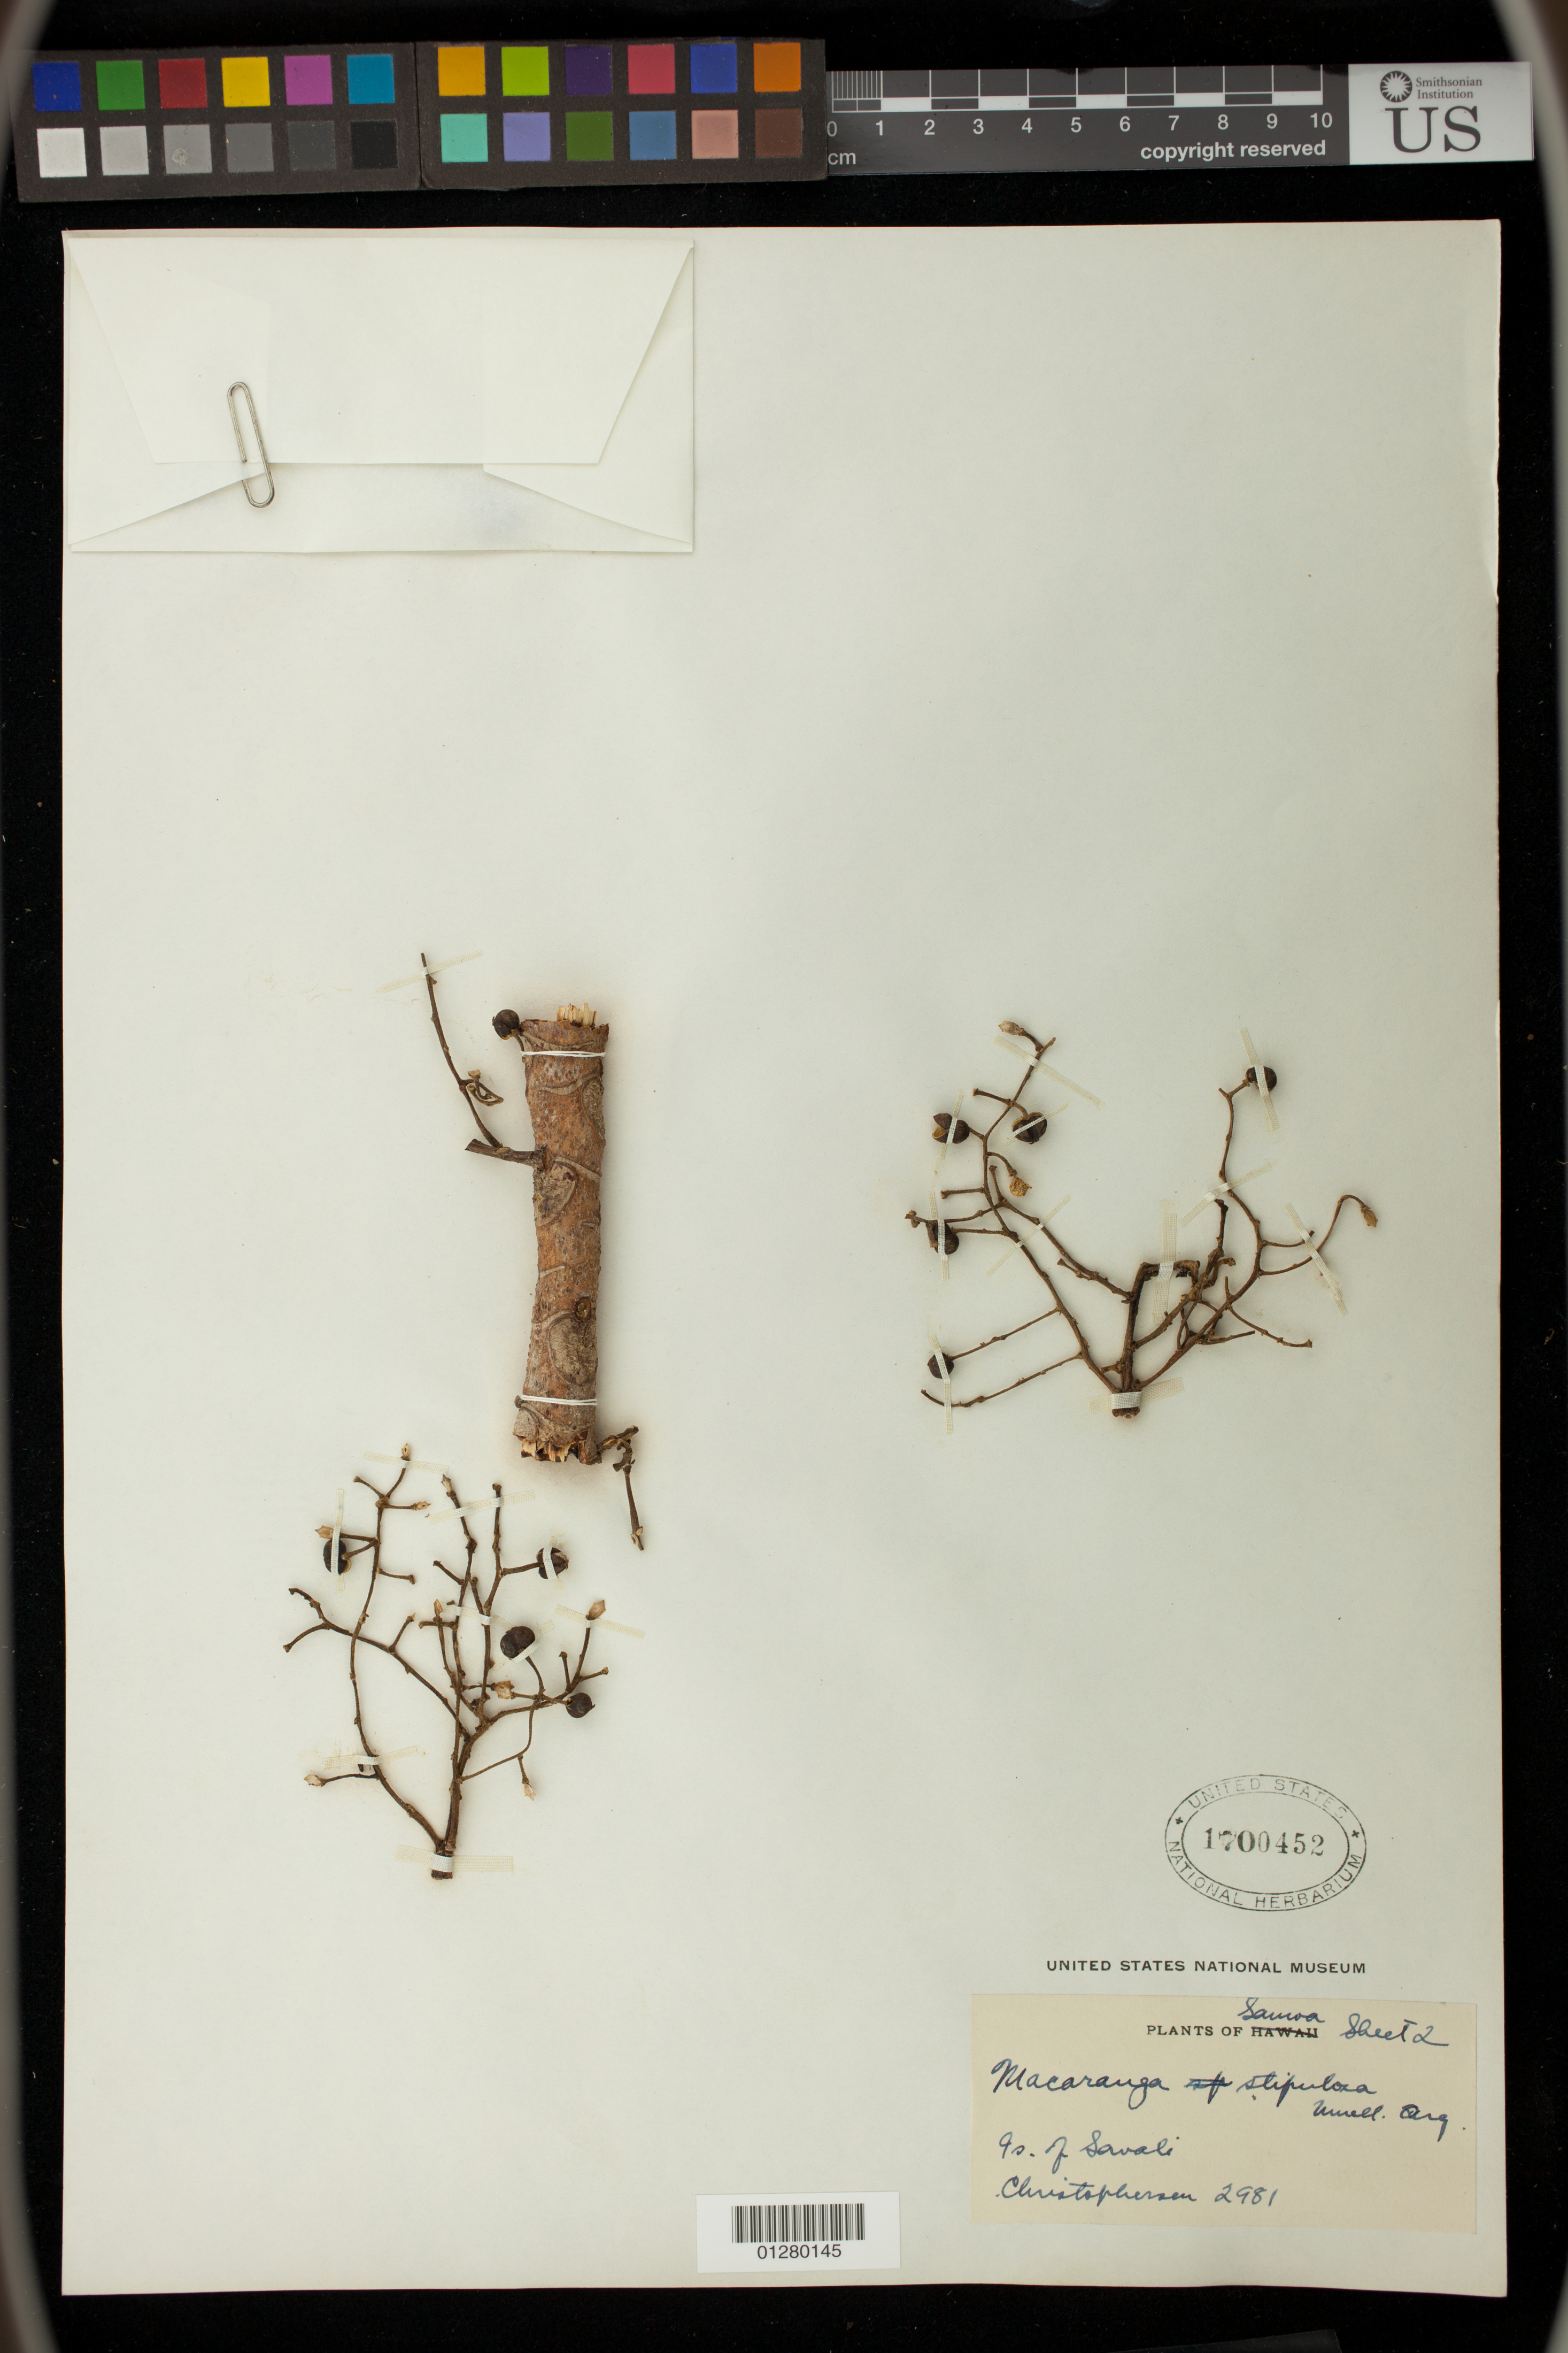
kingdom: Plantae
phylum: Tracheophyta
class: Magnoliopsida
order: Malpighiales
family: Euphorbiaceae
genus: Macaranga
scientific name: Macaranga stipulosa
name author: Müll. Arg. in DC.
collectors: -. Christophersen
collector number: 2981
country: Samoa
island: Savai'i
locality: Is. of Savaii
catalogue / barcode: US 1700452